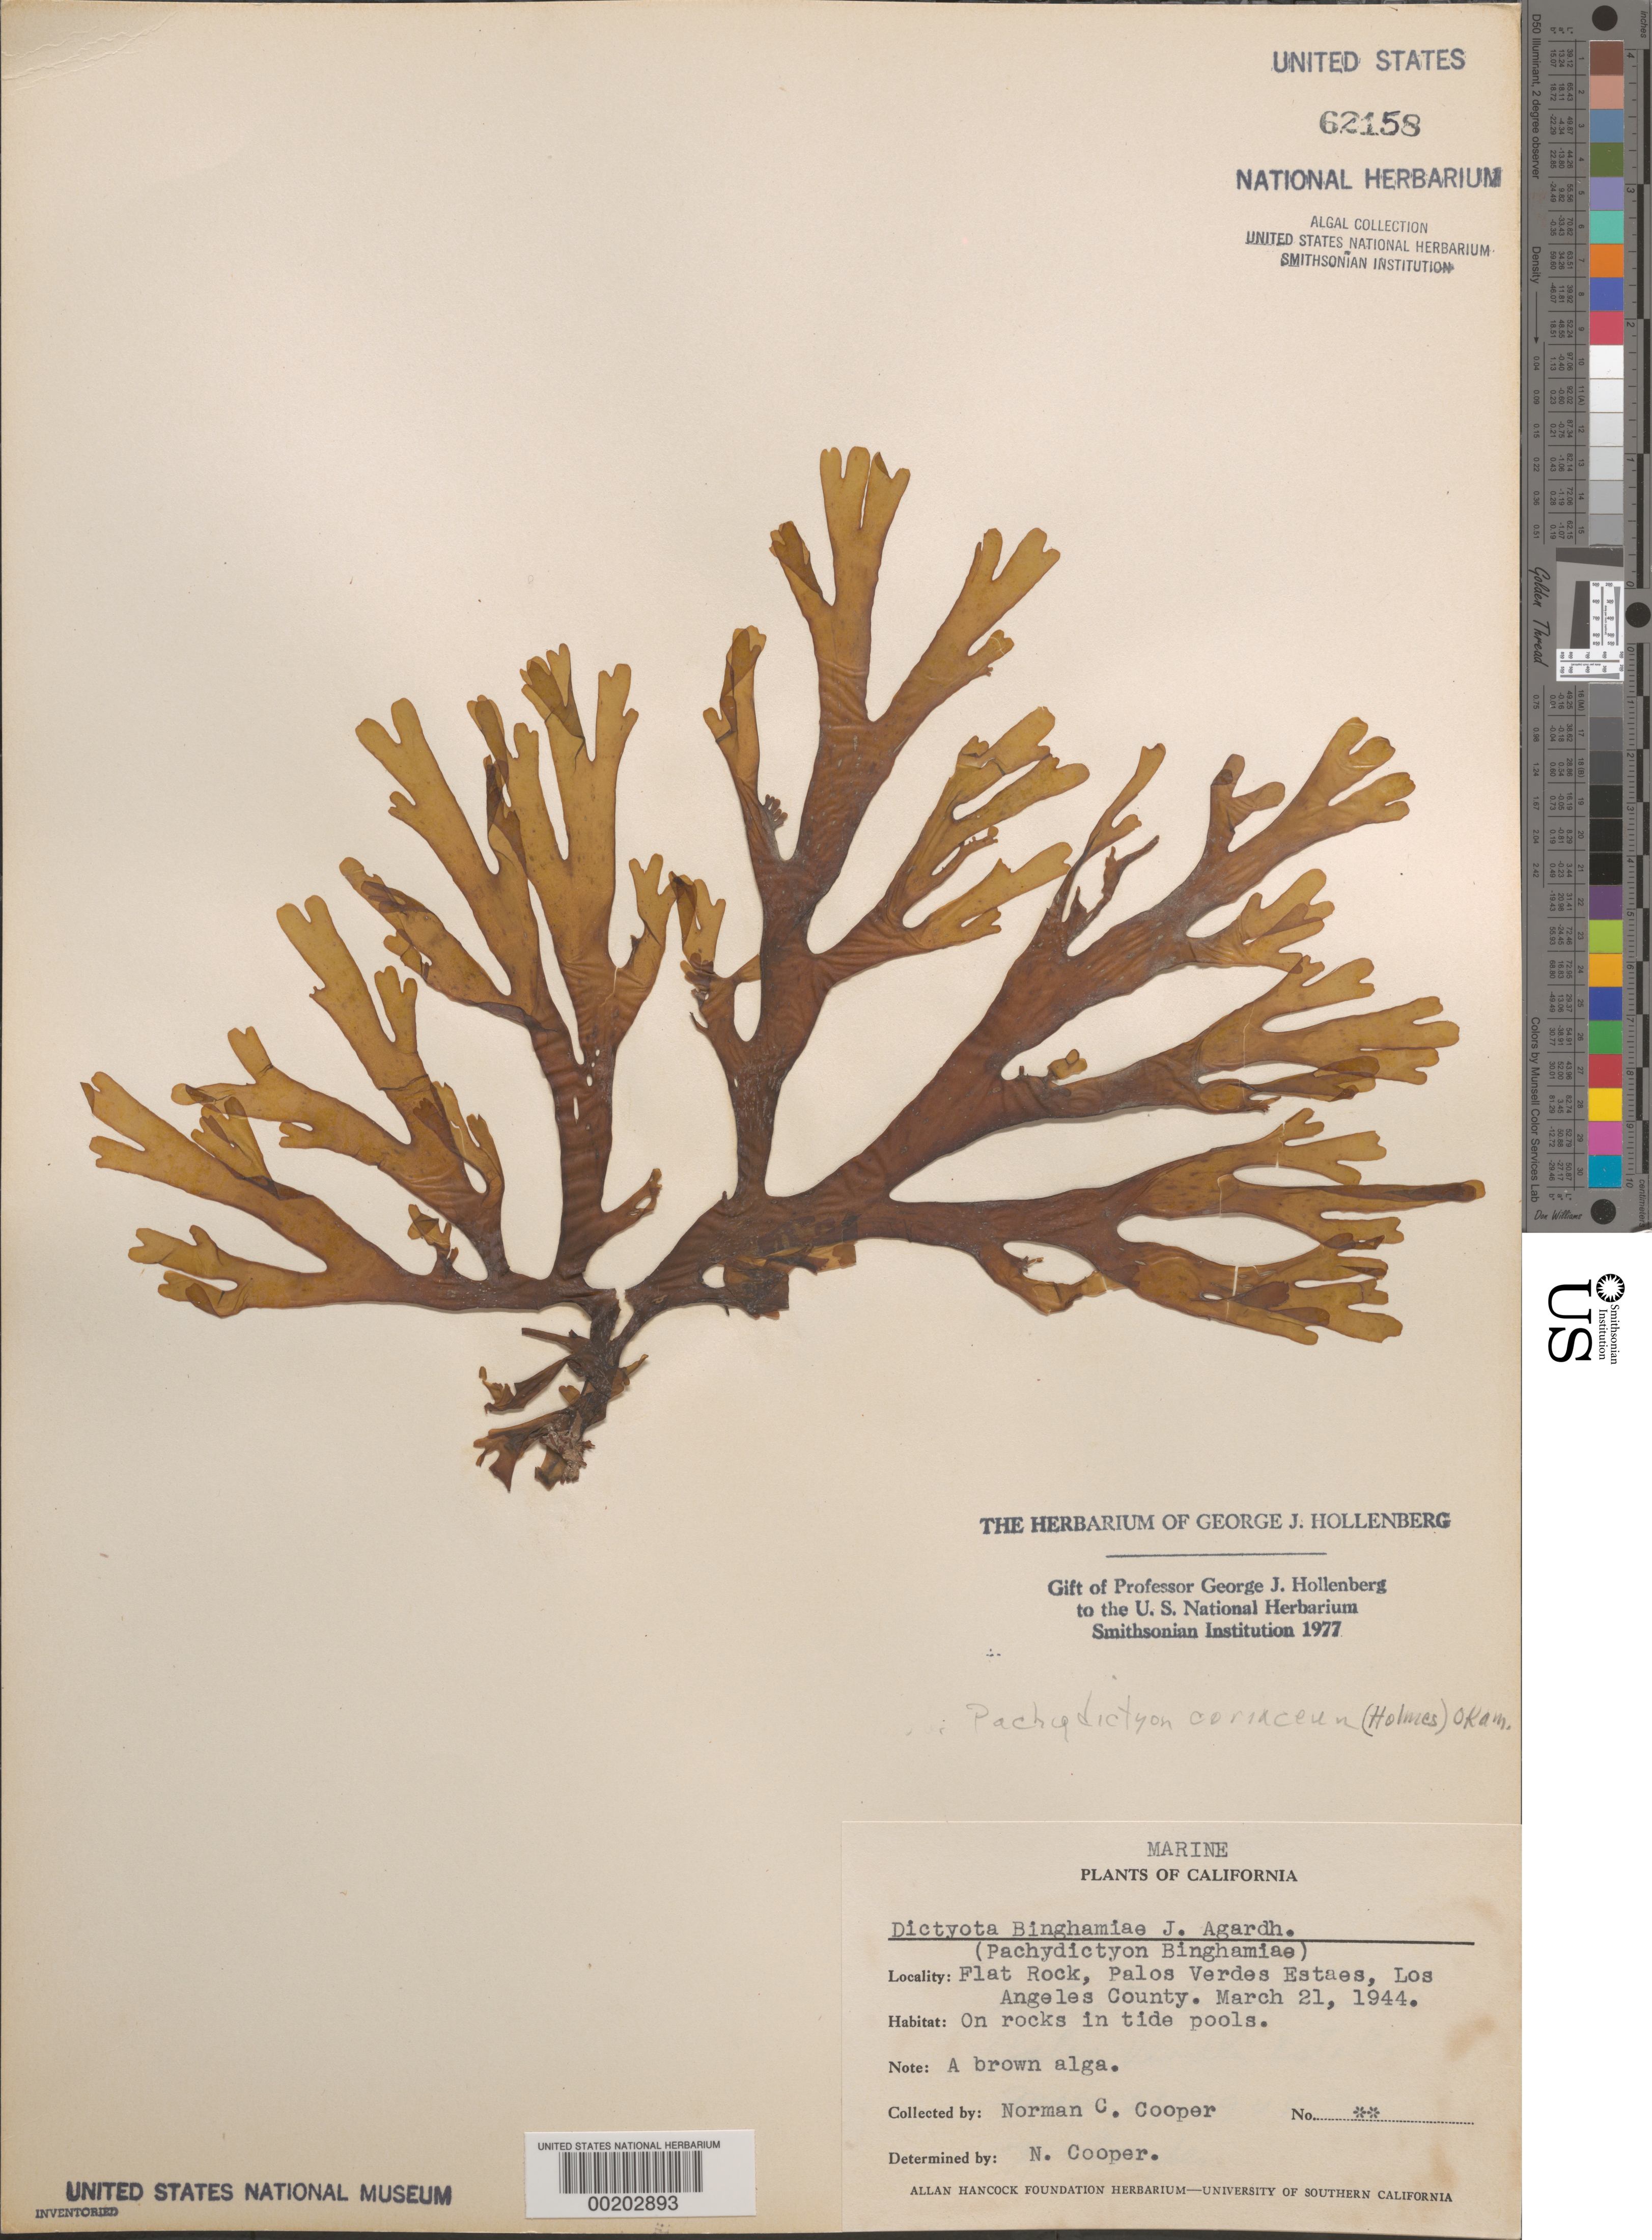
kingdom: Chromista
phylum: Ochrophyta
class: Phaeophyceae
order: Dictyotales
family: Dictyotaceae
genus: Pachydictyon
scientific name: Pachydictyon coriaceum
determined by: Hollenberg, George J.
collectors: N. Cooper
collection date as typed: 21 Mar 1944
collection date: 1944-03-21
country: United States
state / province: California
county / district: Los Angeles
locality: Flat Rock, Palos Verdes Estates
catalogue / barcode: US 62158